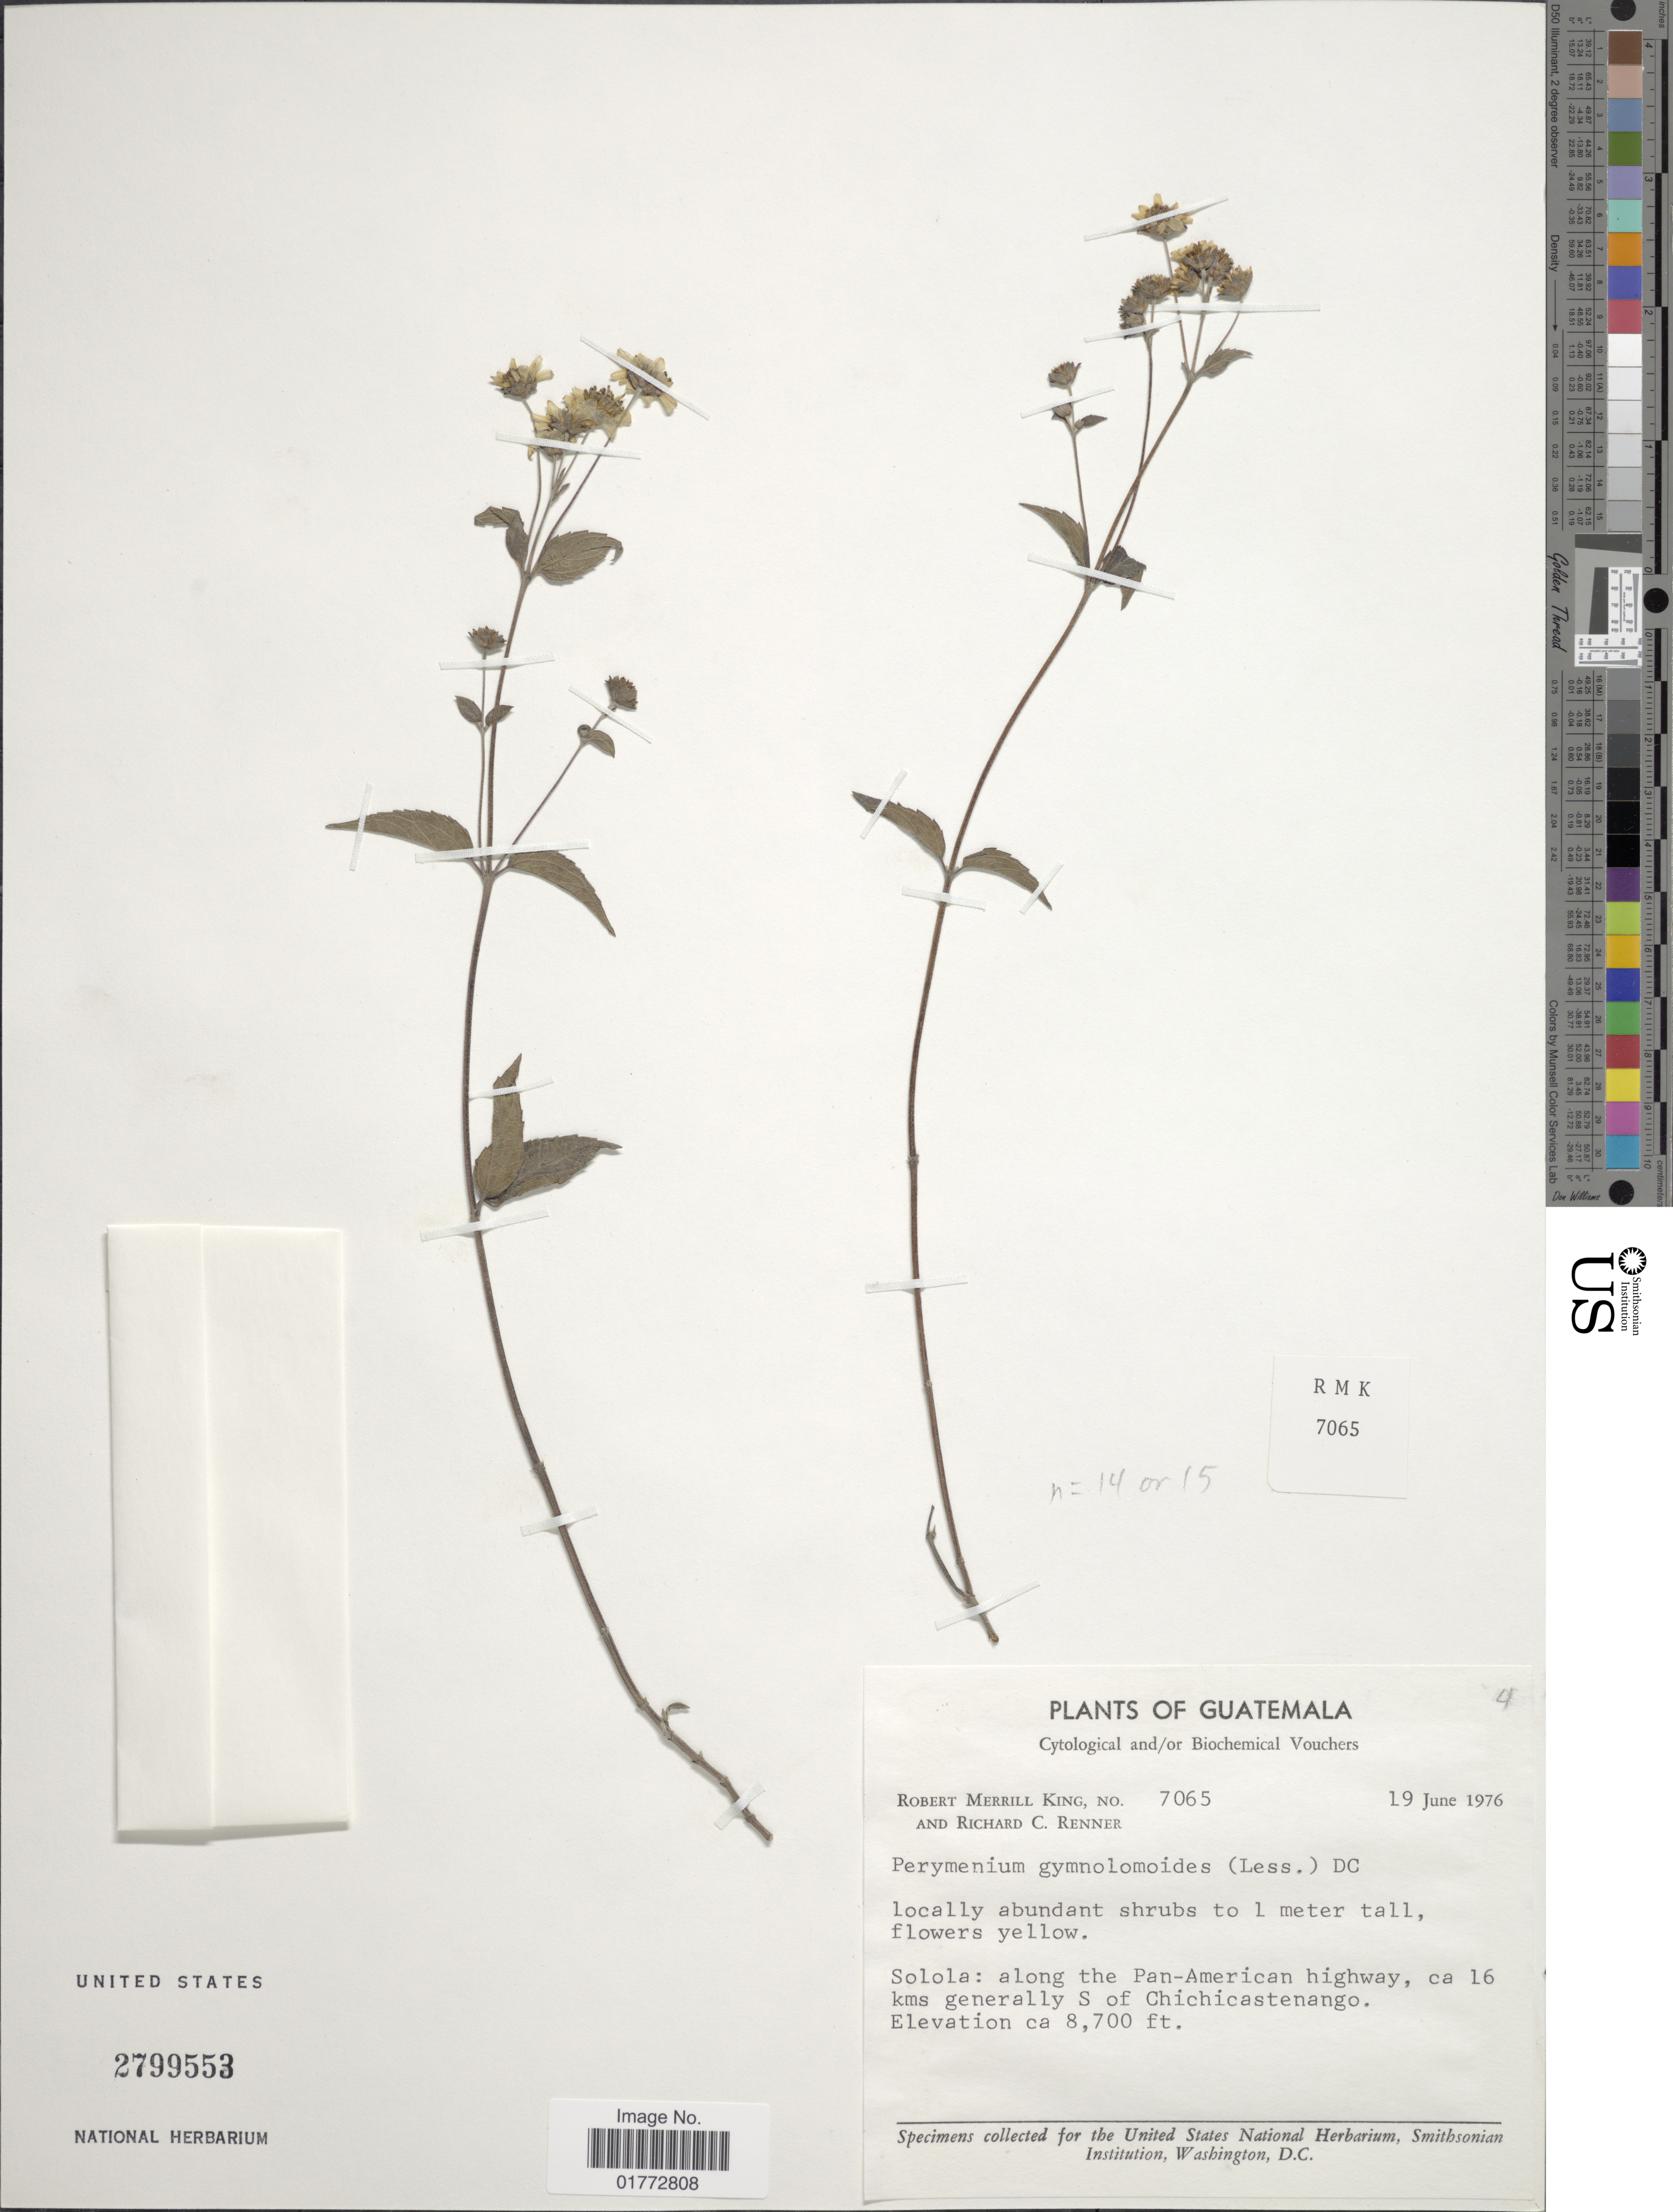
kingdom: Plantae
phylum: Tracheophyta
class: Magnoliopsida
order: Asterales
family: Asteraceae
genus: Perymenium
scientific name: Perymenium gymnolomoides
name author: (Less.) DC.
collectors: R. M. King & R. C. Renner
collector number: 7065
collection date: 1976-06-19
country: Guatemala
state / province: Sololá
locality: Along the Pan-American Highway, ca. 16 kms generally S of Chichicastenango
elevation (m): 2652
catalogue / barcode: US 2799553